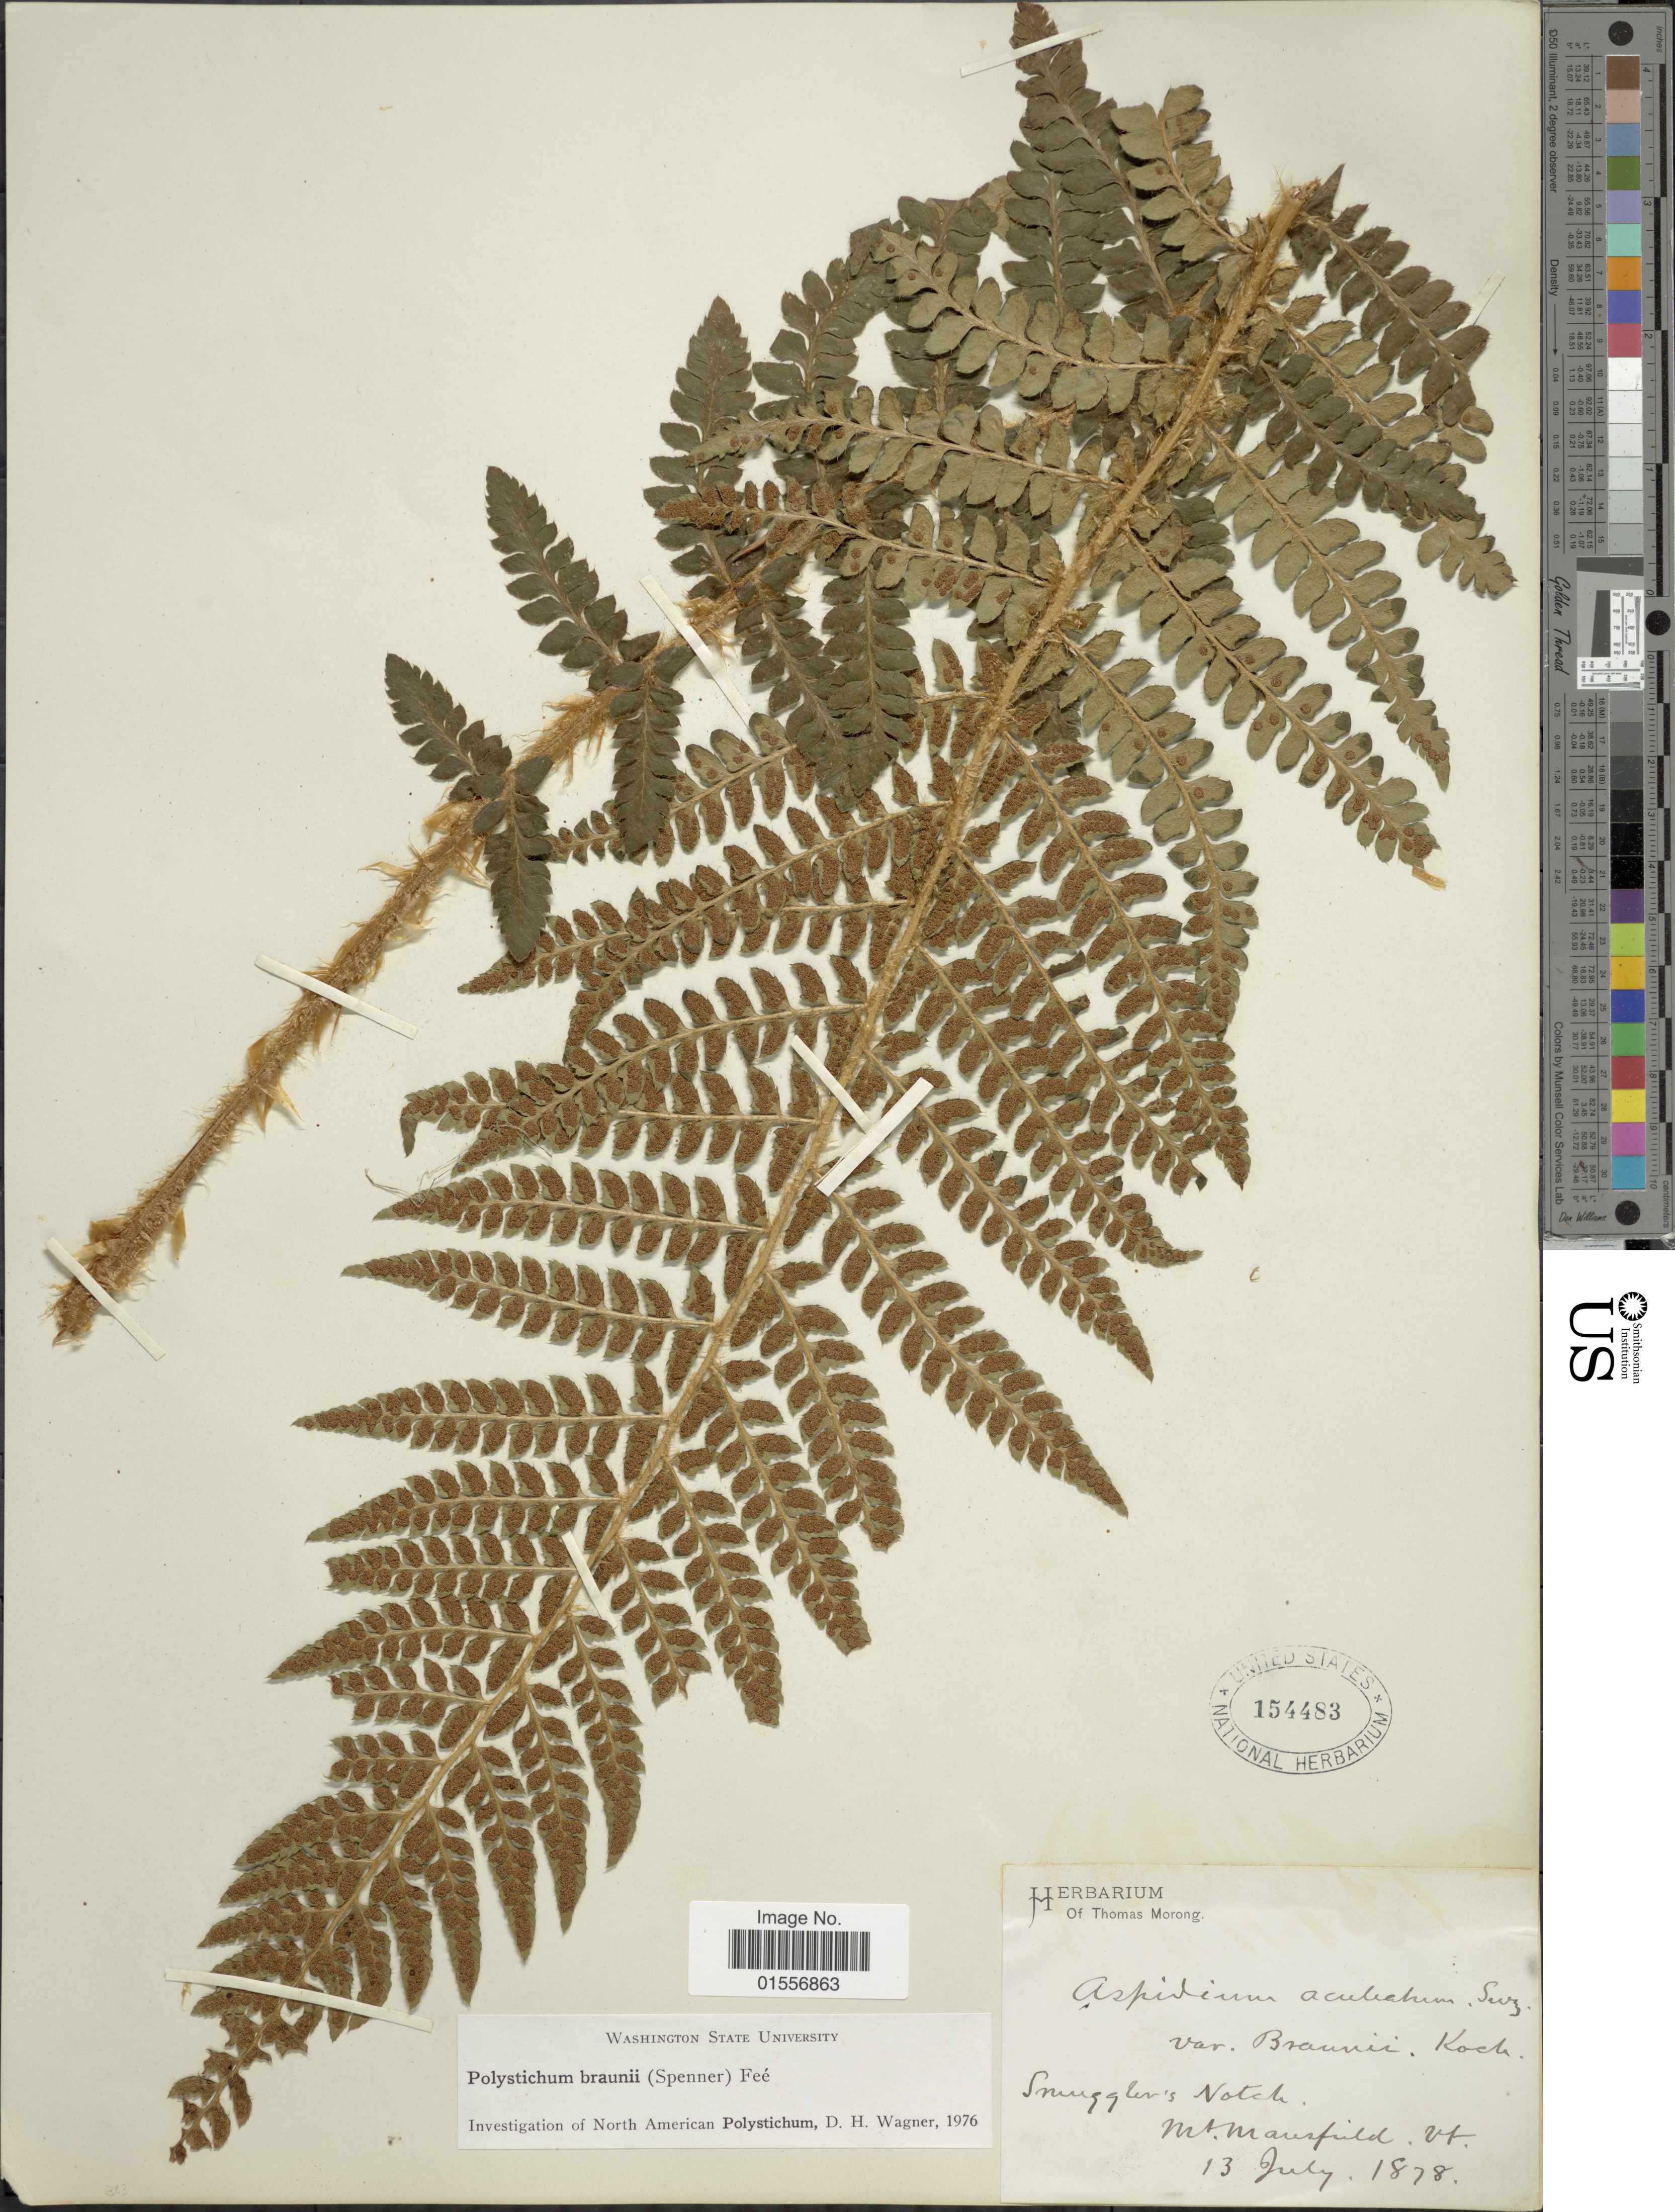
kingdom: Plantae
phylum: Tracheophyta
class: Polypodiopsida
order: Polypodiales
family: Dryopteridaceae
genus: Polystichum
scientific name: Polystichum braunii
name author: (Spenn.) Fée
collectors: ex Herb. T. Morong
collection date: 1878-07-13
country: United States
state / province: Vermont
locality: Smuggler's Notch, Mt. Mansfield.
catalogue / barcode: US 154483